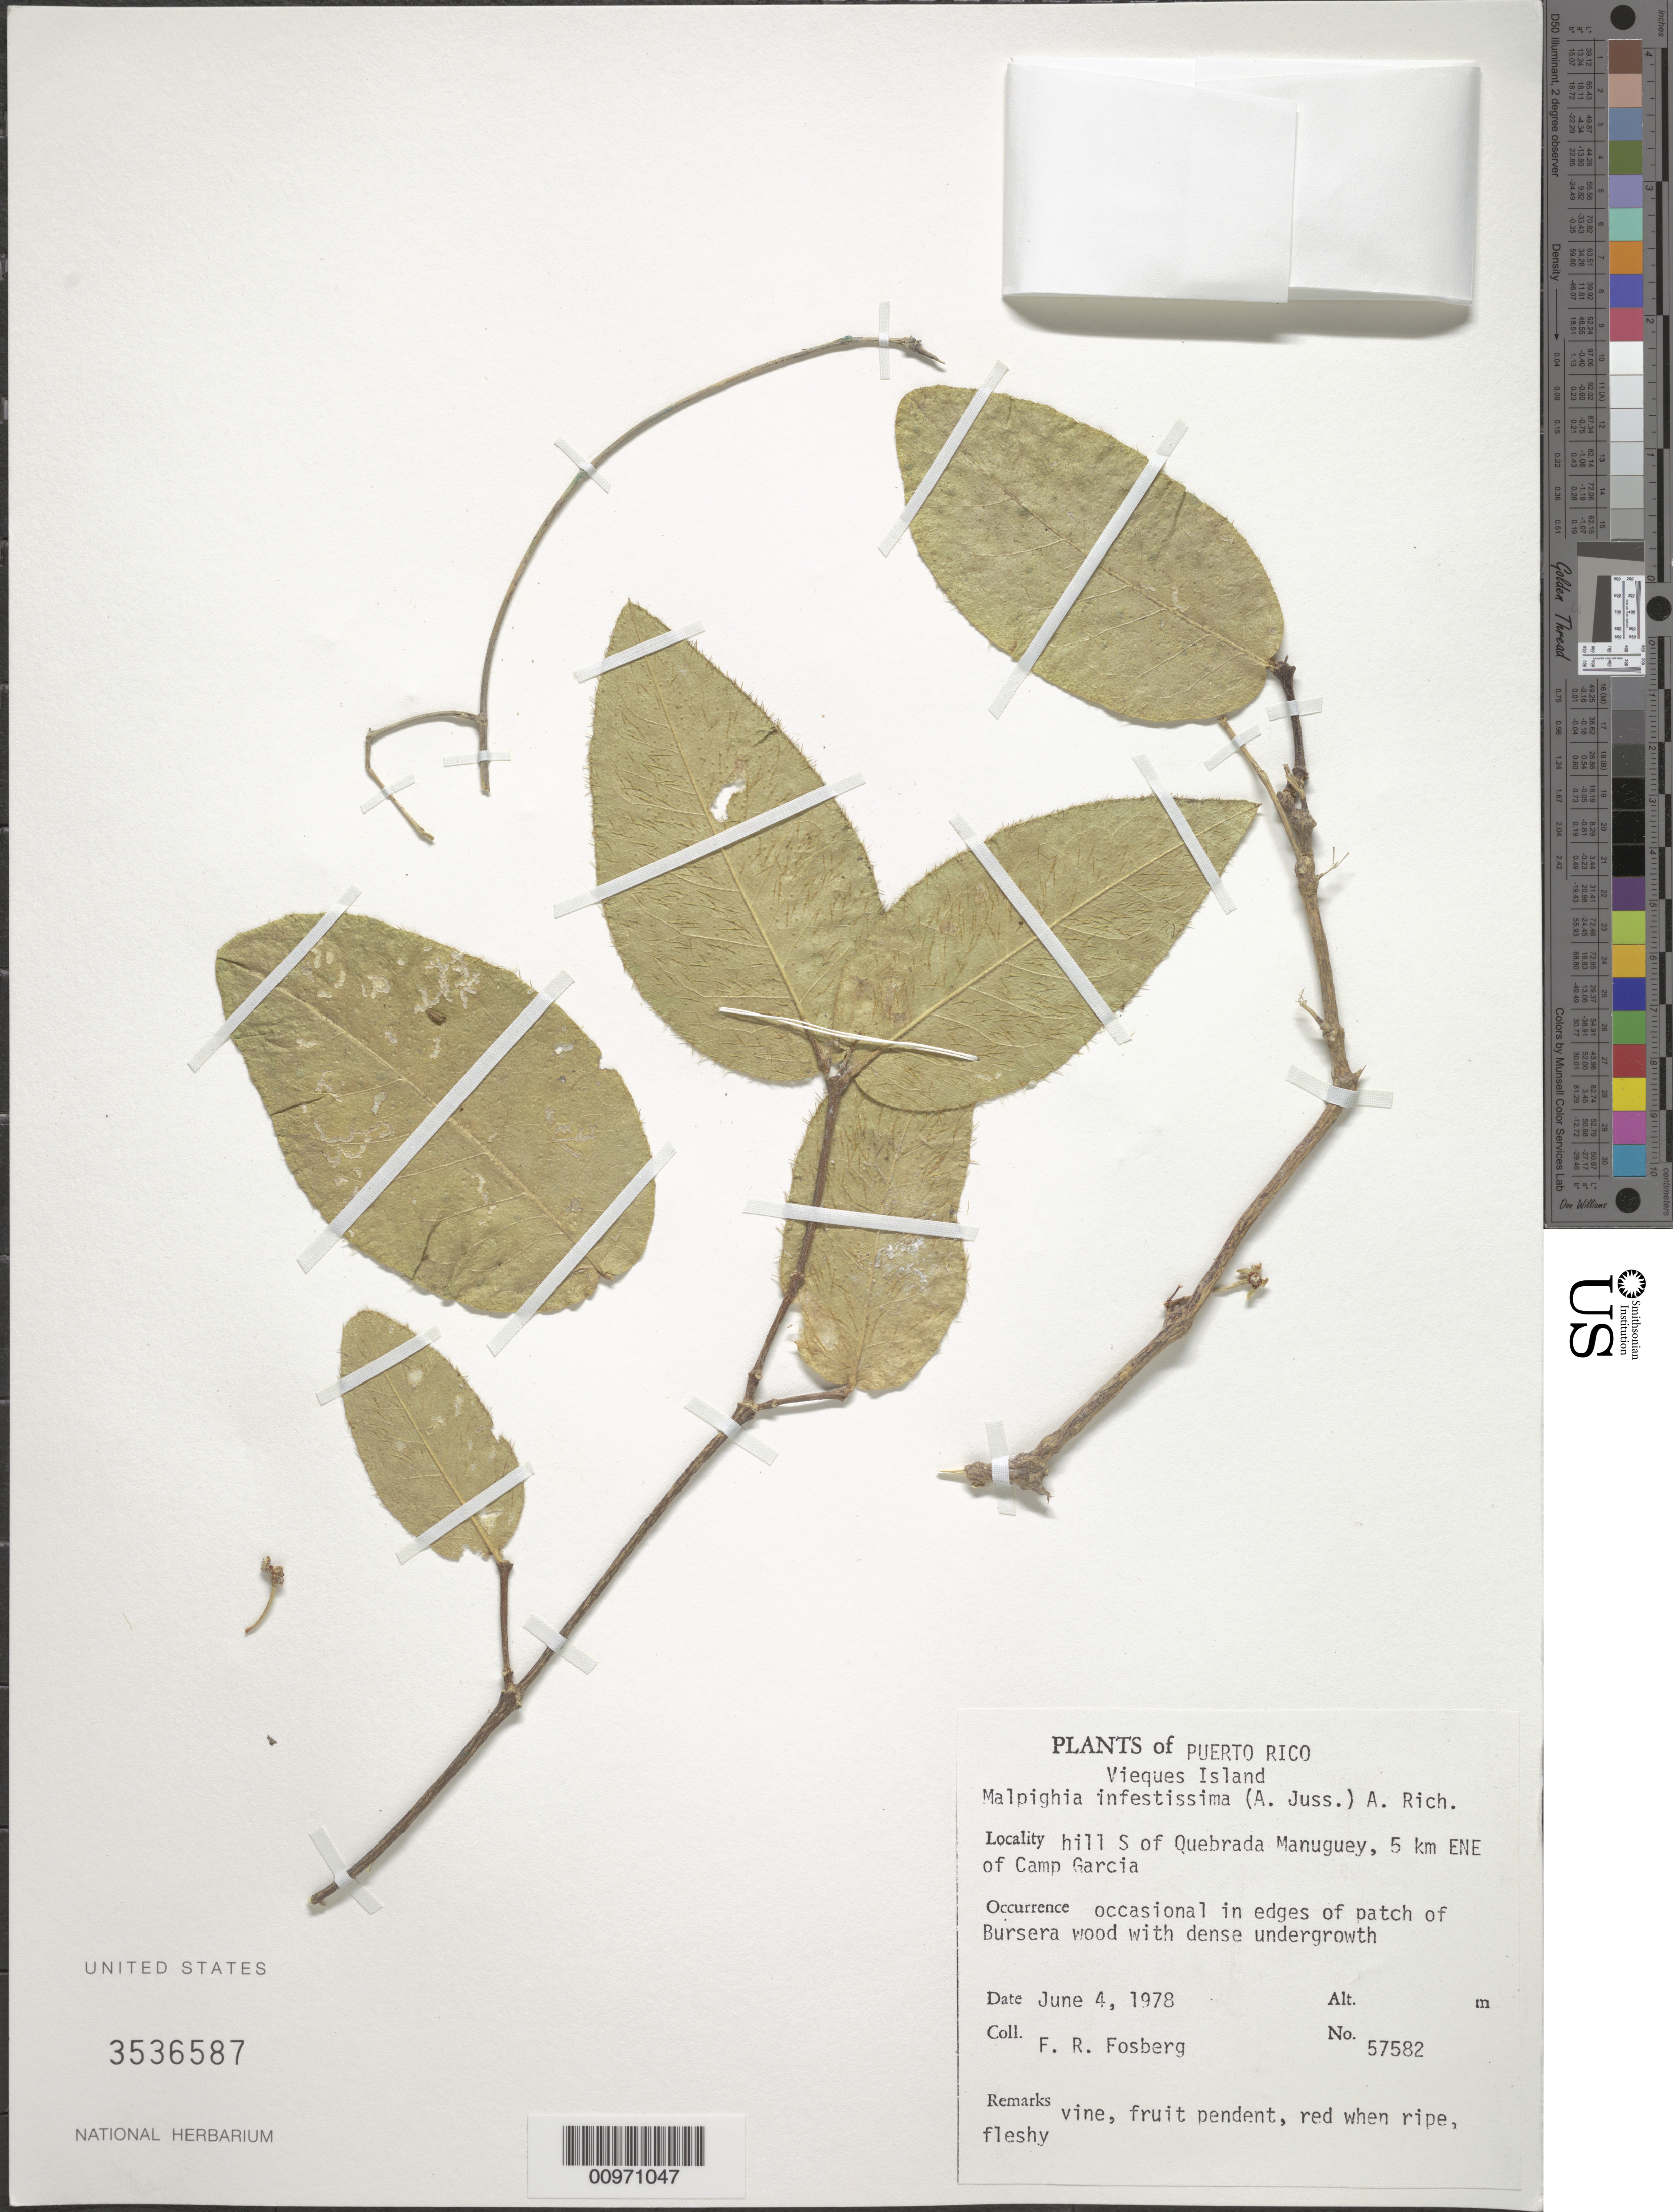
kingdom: Plantae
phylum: Tracheophyta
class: Magnoliopsida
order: Malpighiales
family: Malpighiaceae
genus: Malpighia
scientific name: Malpighia infestissima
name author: Rich. ex Nied.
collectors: F. R. Fosberg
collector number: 57582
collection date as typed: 04 Jun 1978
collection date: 1978-06-04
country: Puerto Rico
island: Vieques I.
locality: South of Quebrada Manuguey, 5 km ENE of Camp Garcia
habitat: In edges of patch of Bursera wood with dense undergrowth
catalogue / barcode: US 3536587